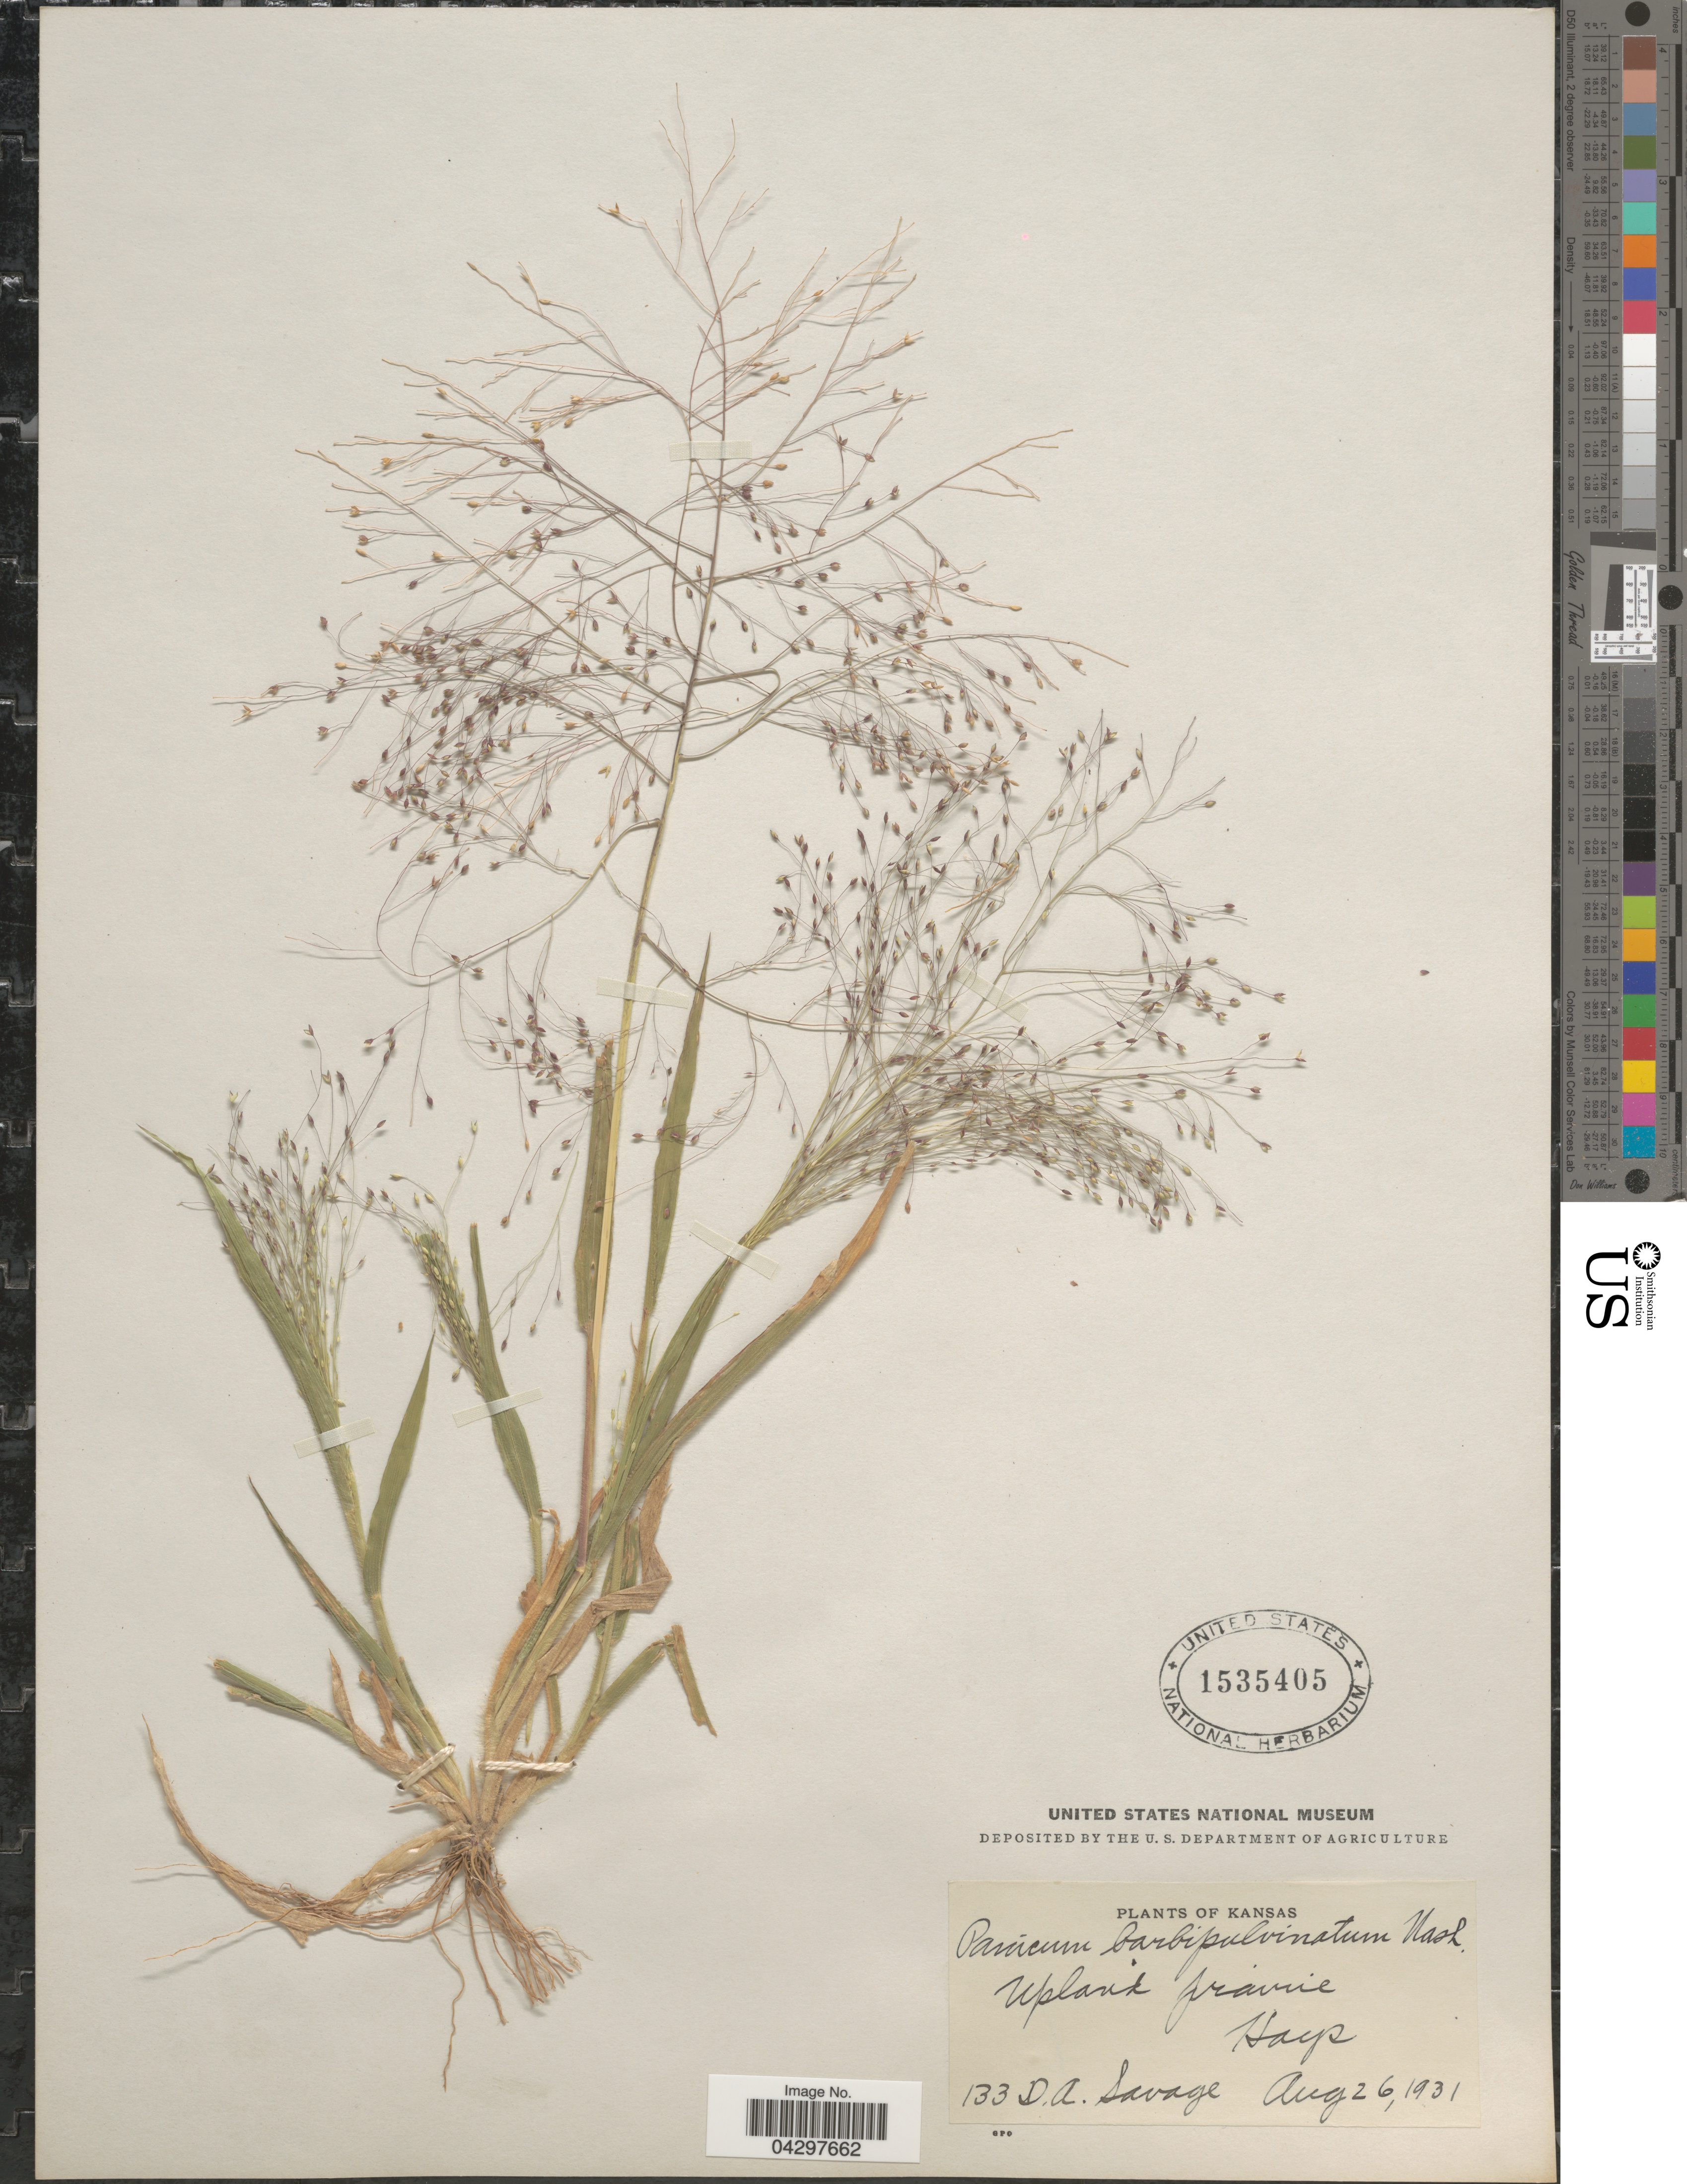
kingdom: Plantae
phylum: Tracheophyta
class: Liliopsida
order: Poales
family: Poaceae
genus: Panicum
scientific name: Panicum capillare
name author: L.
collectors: D. Savage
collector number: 133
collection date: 1931-08-26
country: United States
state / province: Kansas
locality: Upland prairie. Hays.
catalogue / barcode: US 1535405